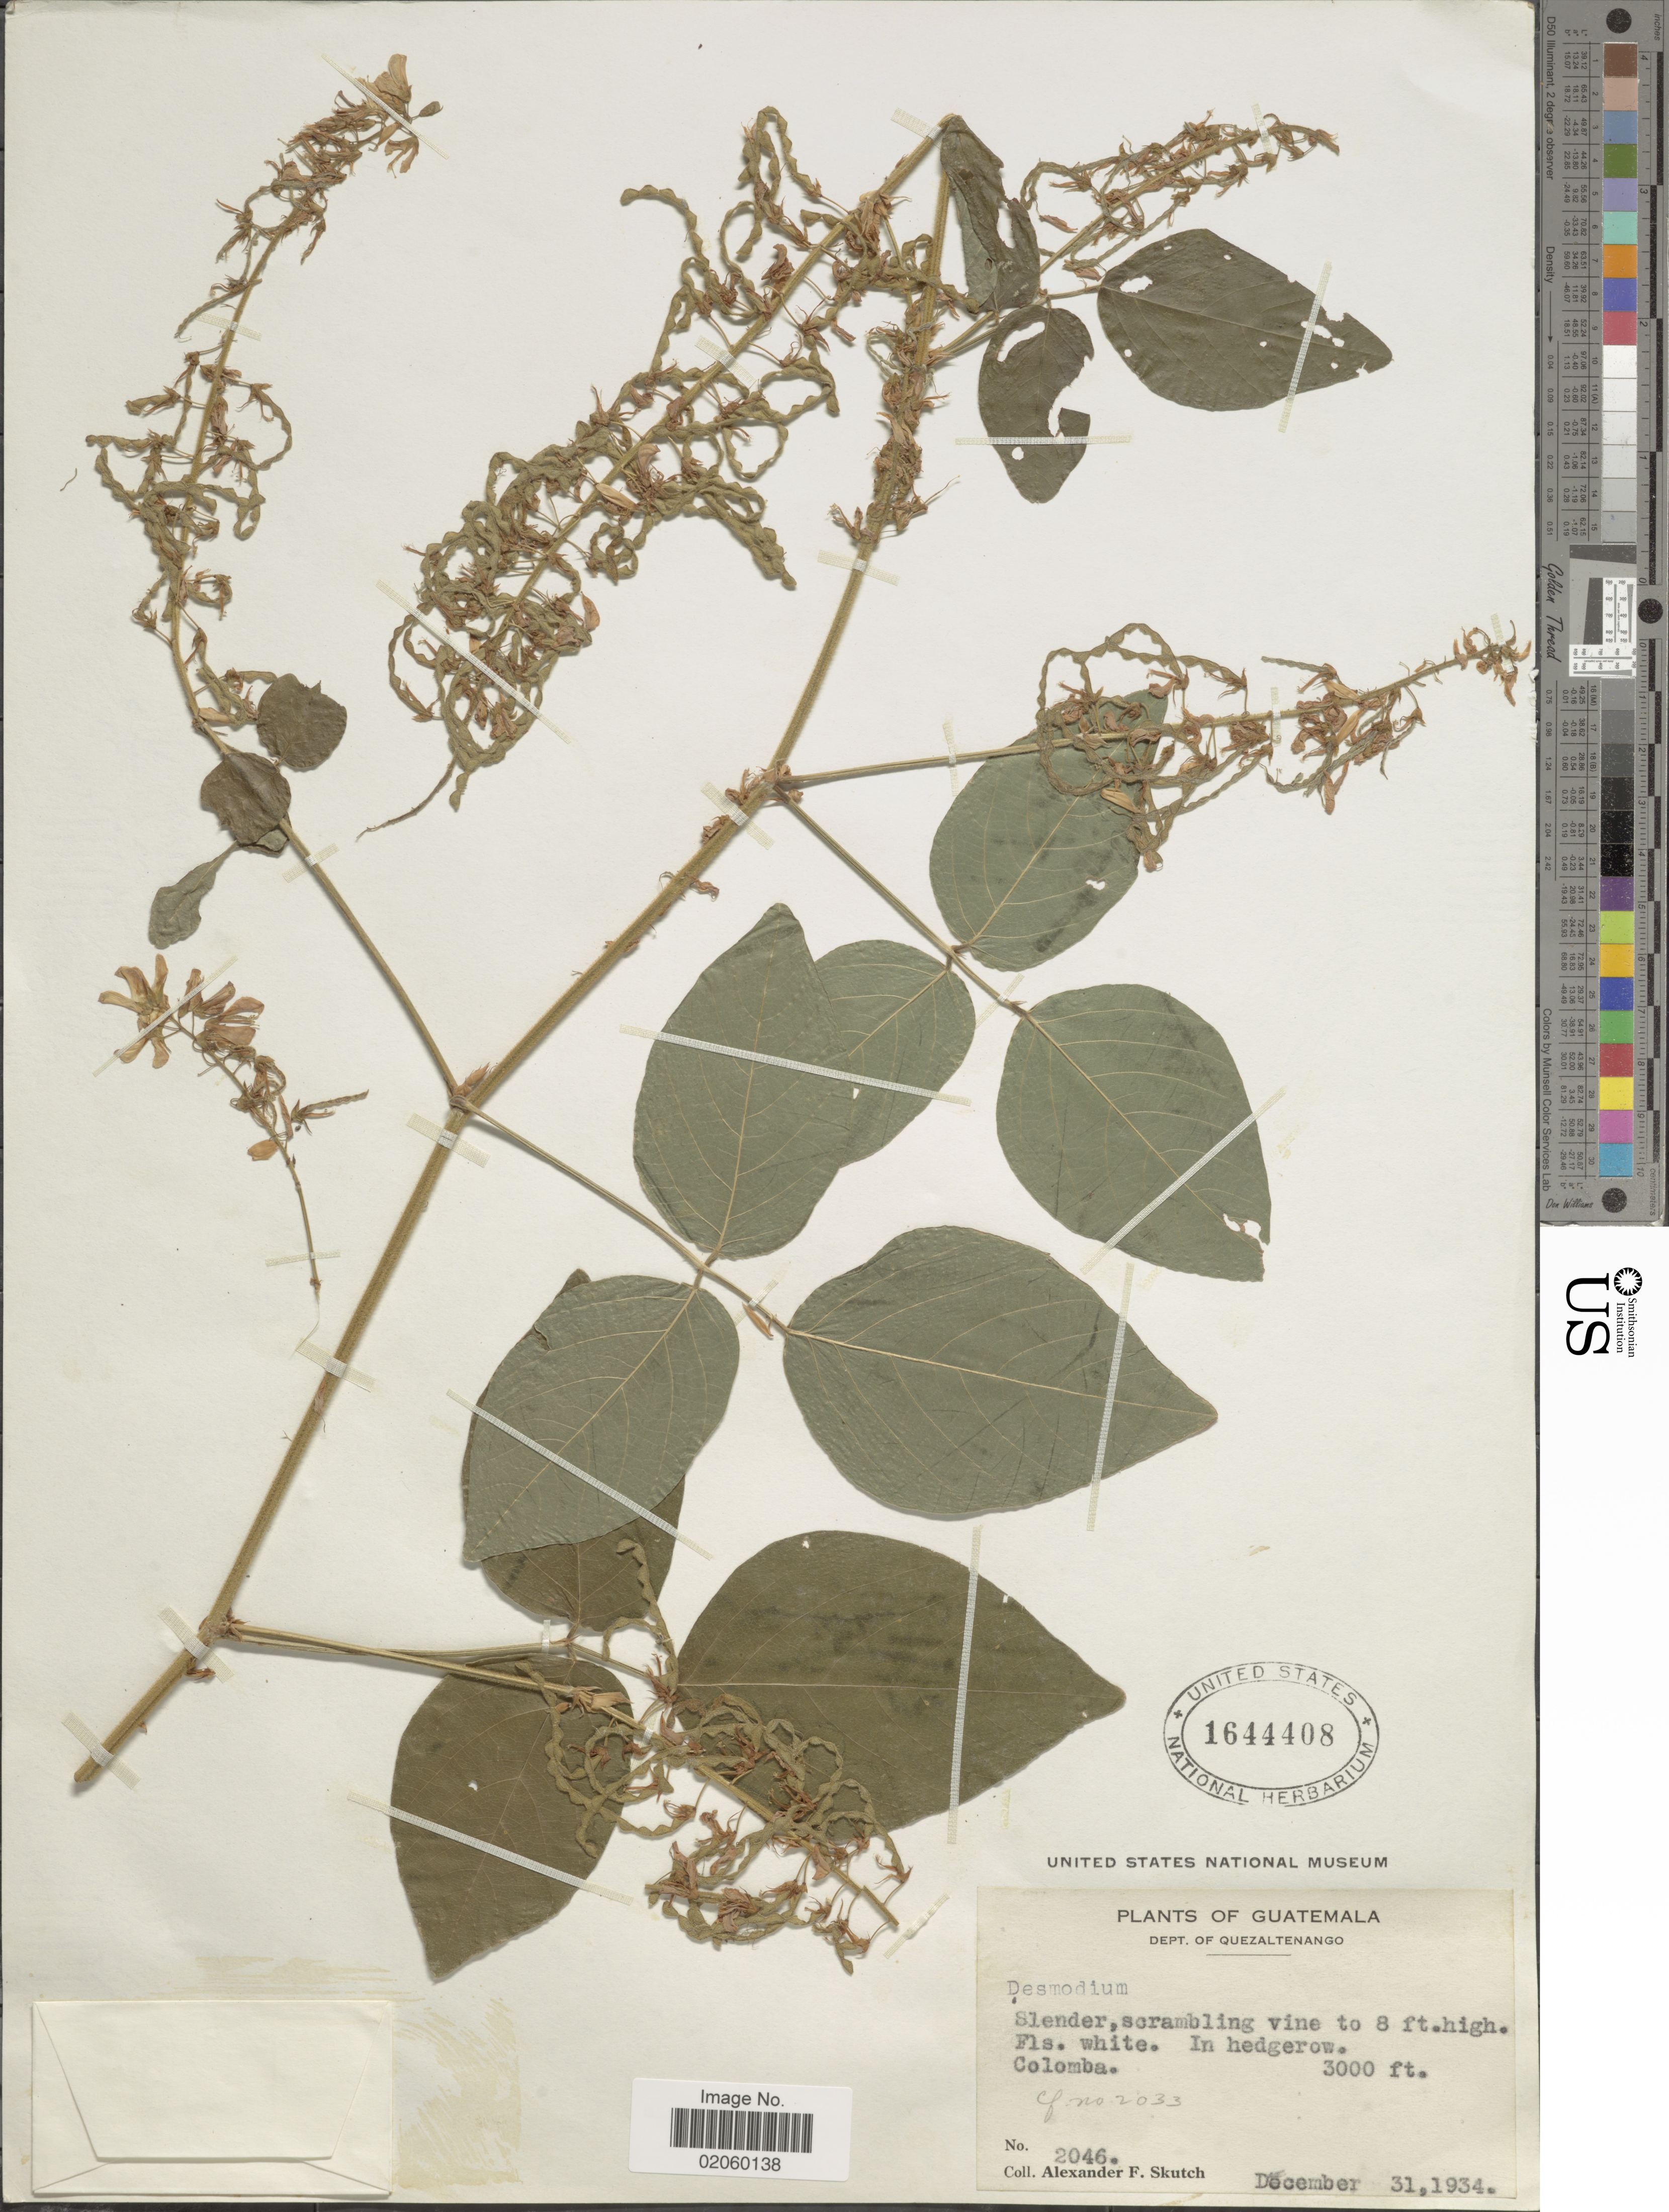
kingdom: Plantae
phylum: Tracheophyta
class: Magnoliopsida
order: Fabales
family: Fabaceae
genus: Desmodium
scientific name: Desmodium sp.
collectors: A. F. Skutch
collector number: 2046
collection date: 1934-12-31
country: Guatemala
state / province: Quetzaltenango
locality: Colombia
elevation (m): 914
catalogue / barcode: US 1644408